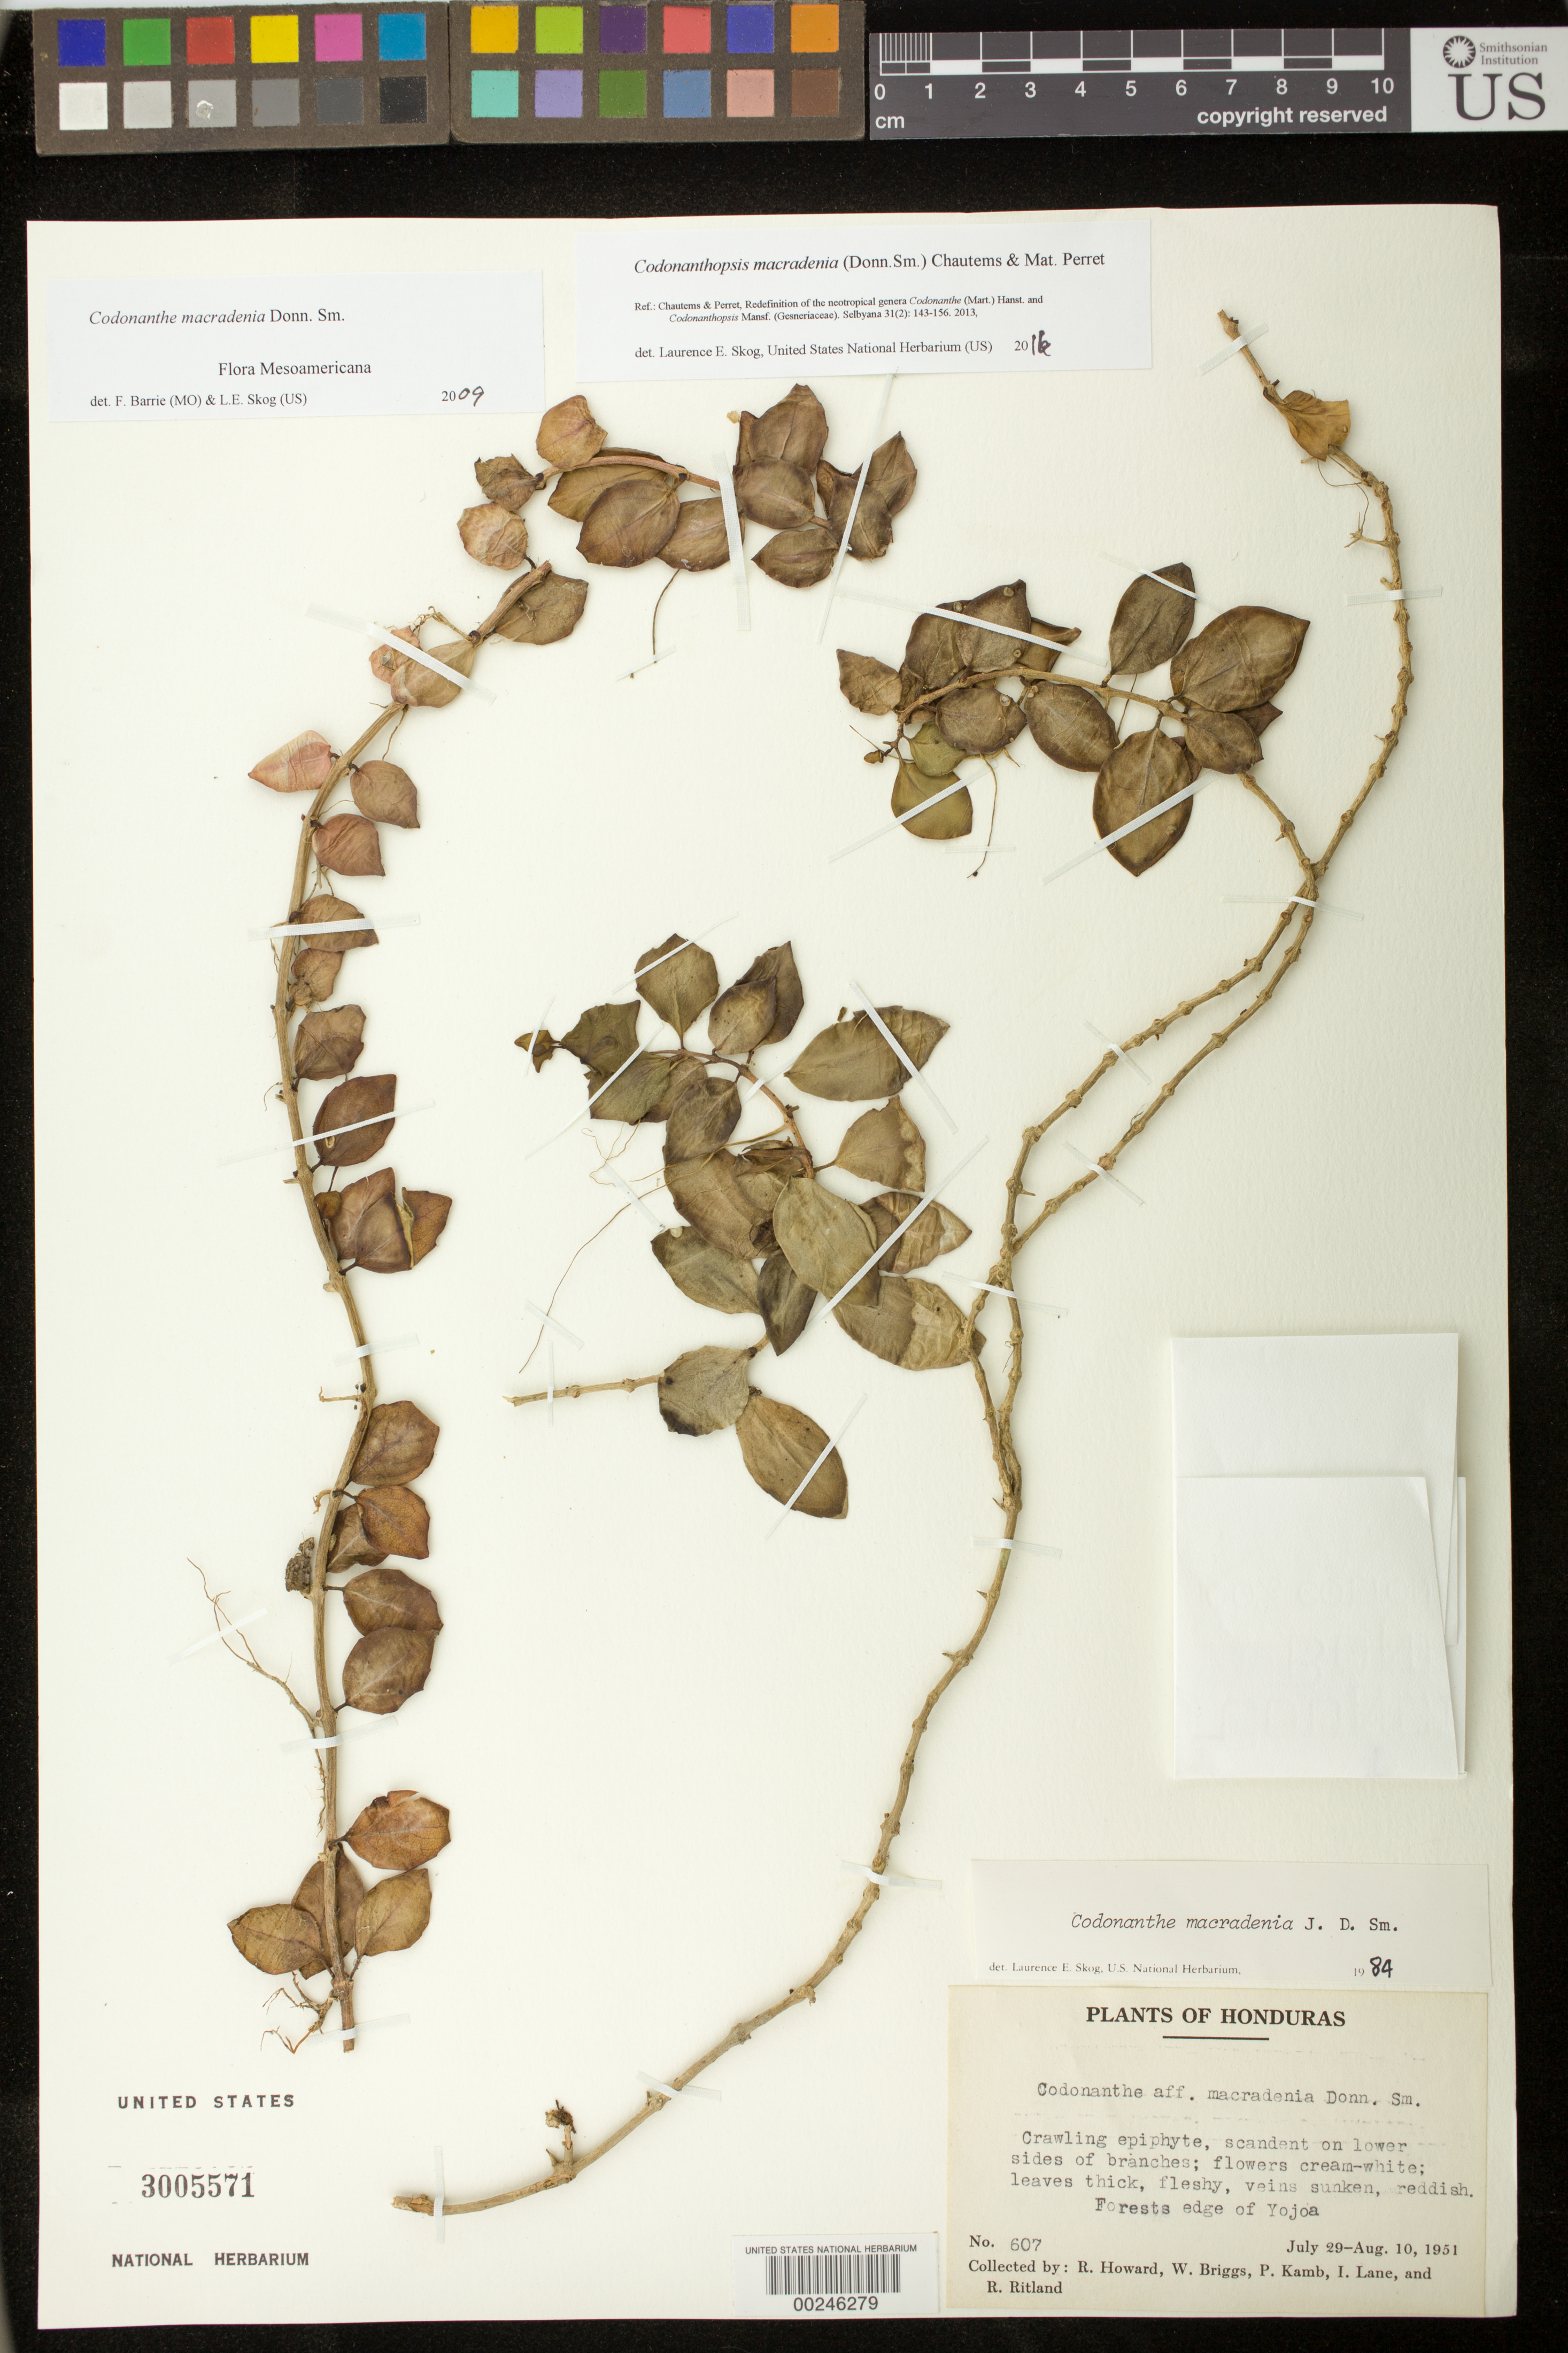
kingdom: Plantae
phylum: Tracheophyta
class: Magnoliopsida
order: Lamiales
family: Gesneriaceae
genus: Codonanthopsis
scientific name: Codonanthopsis macradenia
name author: (Donn. Sm.) Chautems & Mat.Perret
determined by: Skog, Laurence E.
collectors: R. Howard, W. Briggs, P. Kamb, I. Lane & R. Ritland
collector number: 607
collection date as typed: Jul-Aug 1951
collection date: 1951-07/1951-08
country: Honduras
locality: Lake Yojoa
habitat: Forests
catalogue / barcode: US 3005571